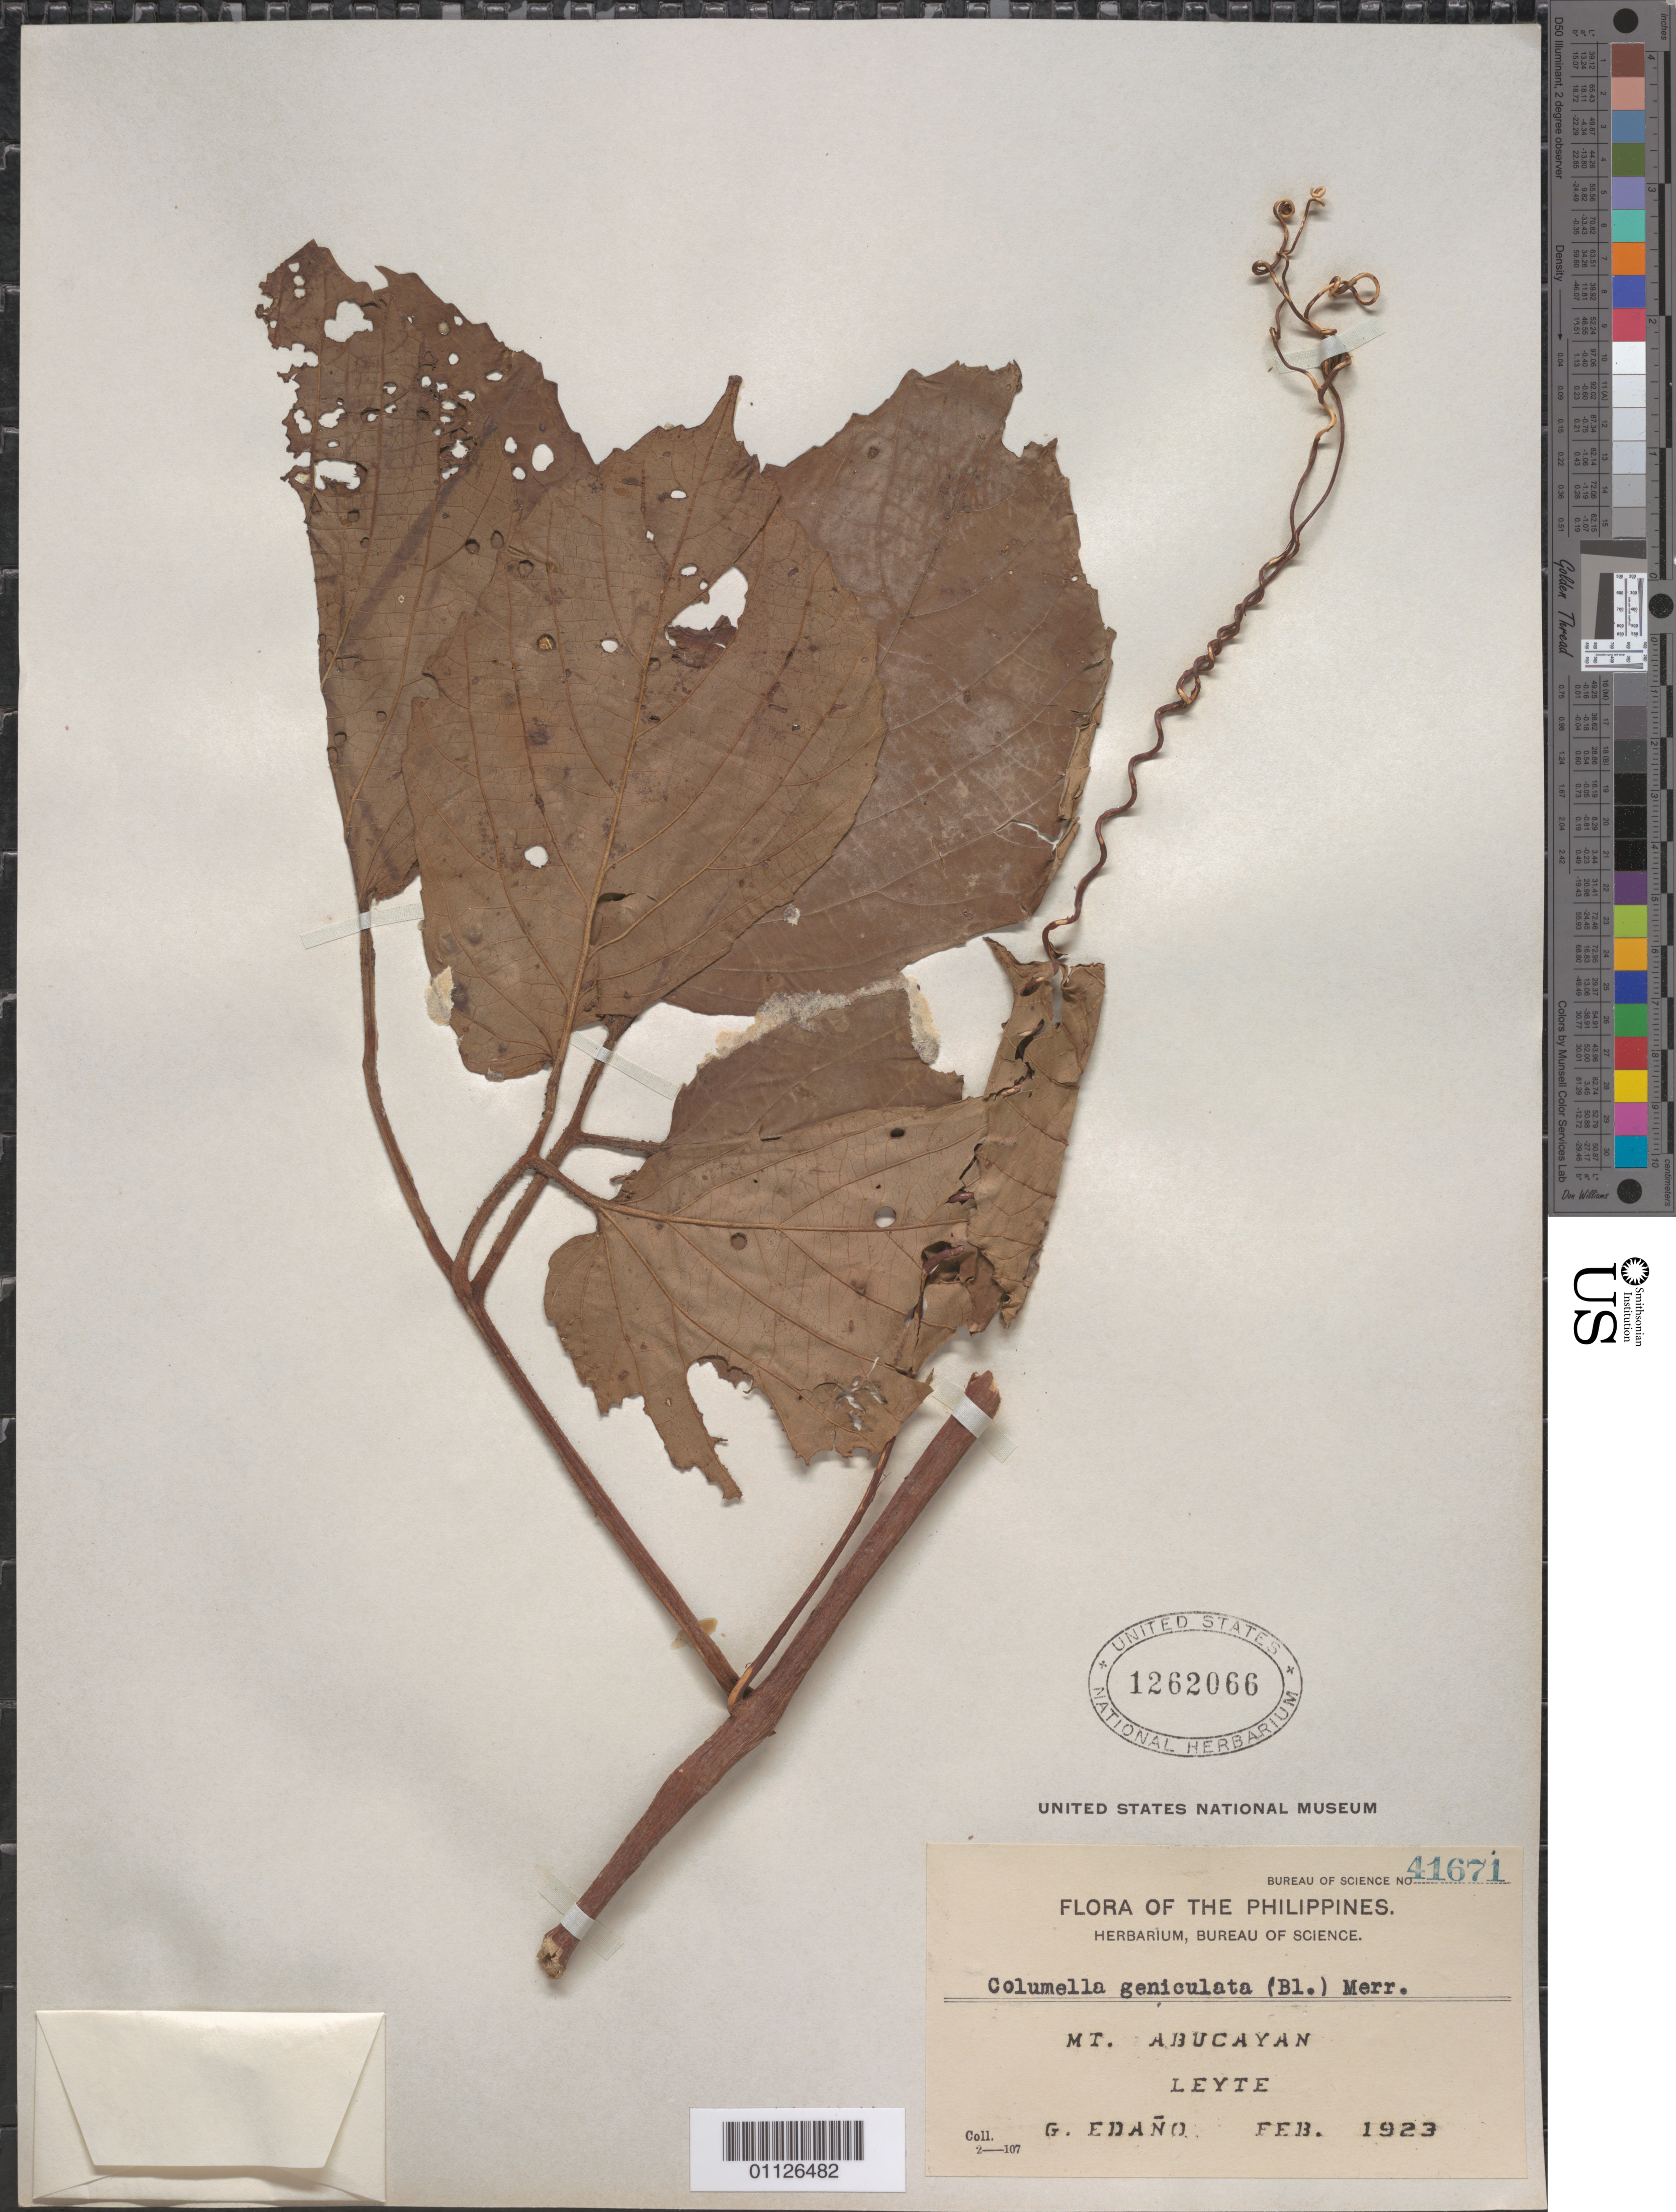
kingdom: Plantae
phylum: Tracheophyta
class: Magnoliopsida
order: Vitales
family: Vitaceae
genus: Cayratia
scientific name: Cayratia geniculata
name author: (Blume) Gagnep.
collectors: G. Edaño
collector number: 41671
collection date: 1923-02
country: Philippines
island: Leyte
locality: Mt Abucayan.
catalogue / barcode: US 1262066